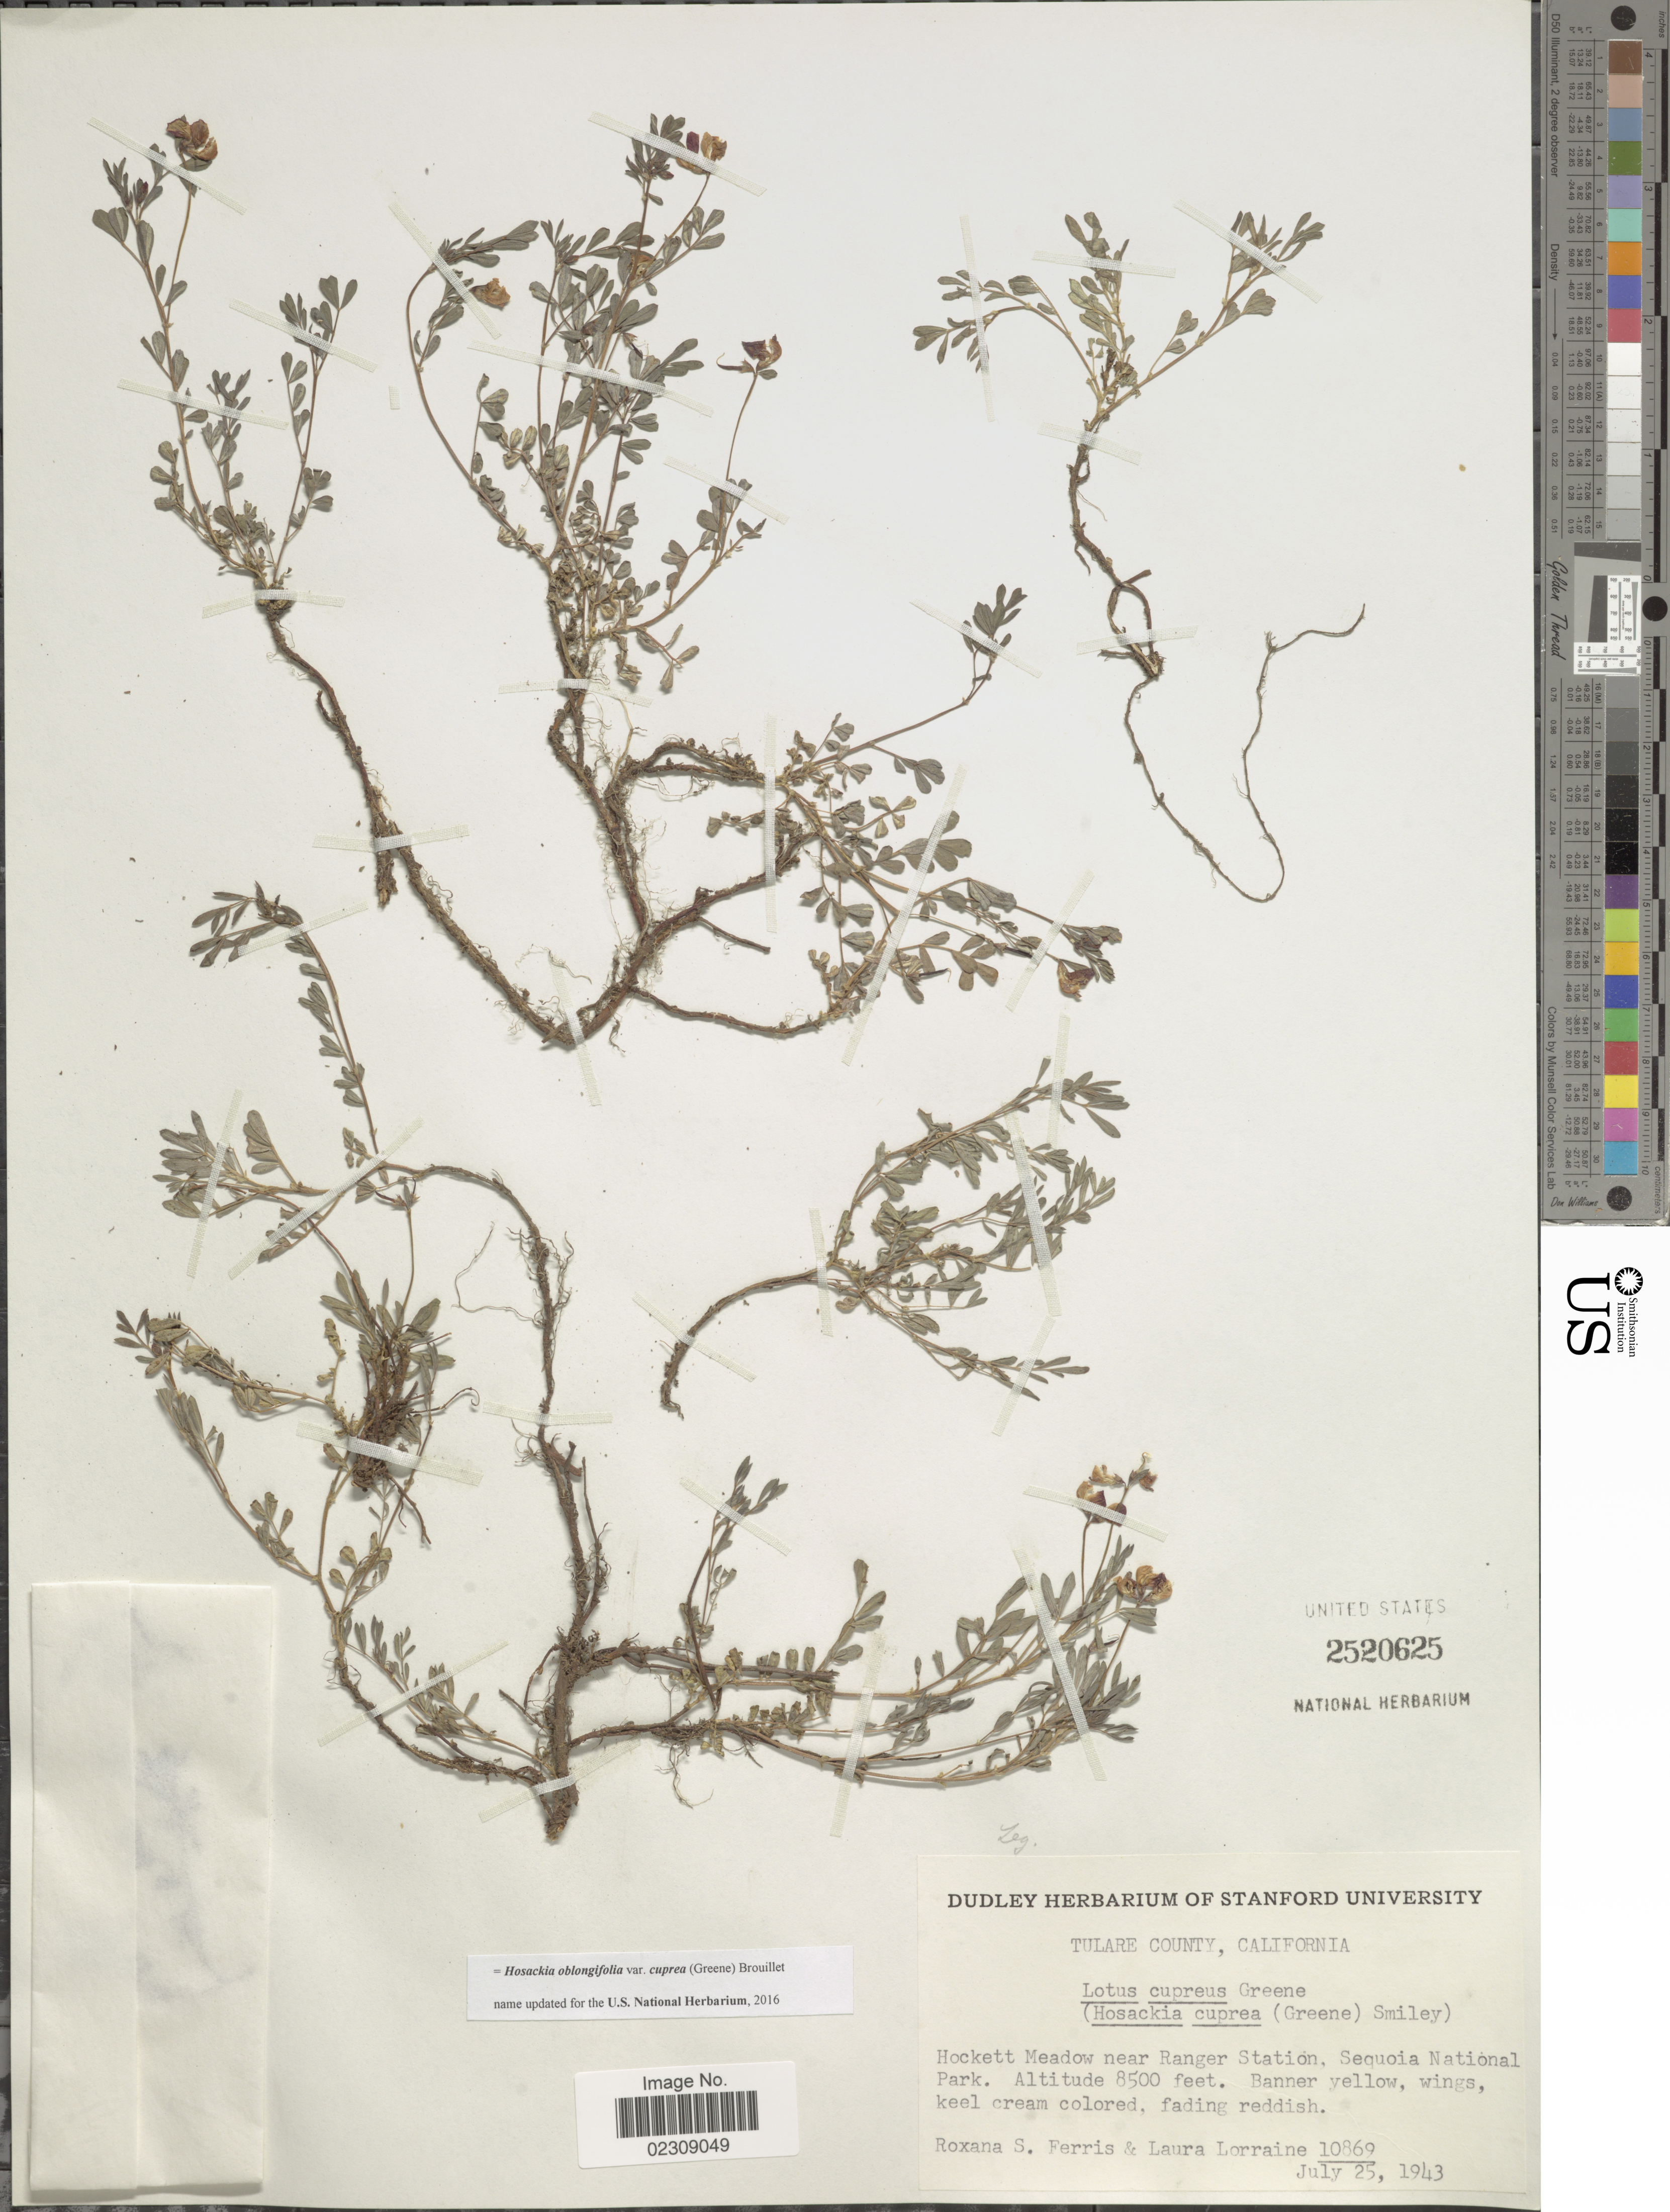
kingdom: Plantae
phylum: Tracheophyta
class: Magnoliopsida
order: Fabales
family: Fabaceae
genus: Hosackia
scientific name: Hosackia oblongifolia var. cuprea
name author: (Greene) Brouillet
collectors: R. S. Ferris & L. Lorraine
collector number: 10869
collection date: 1943-07-25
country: United States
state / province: California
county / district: Tulare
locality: Tulare County. Hockett Meadow near Ranger Station. Sequoia National Park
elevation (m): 2591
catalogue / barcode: US 2520625